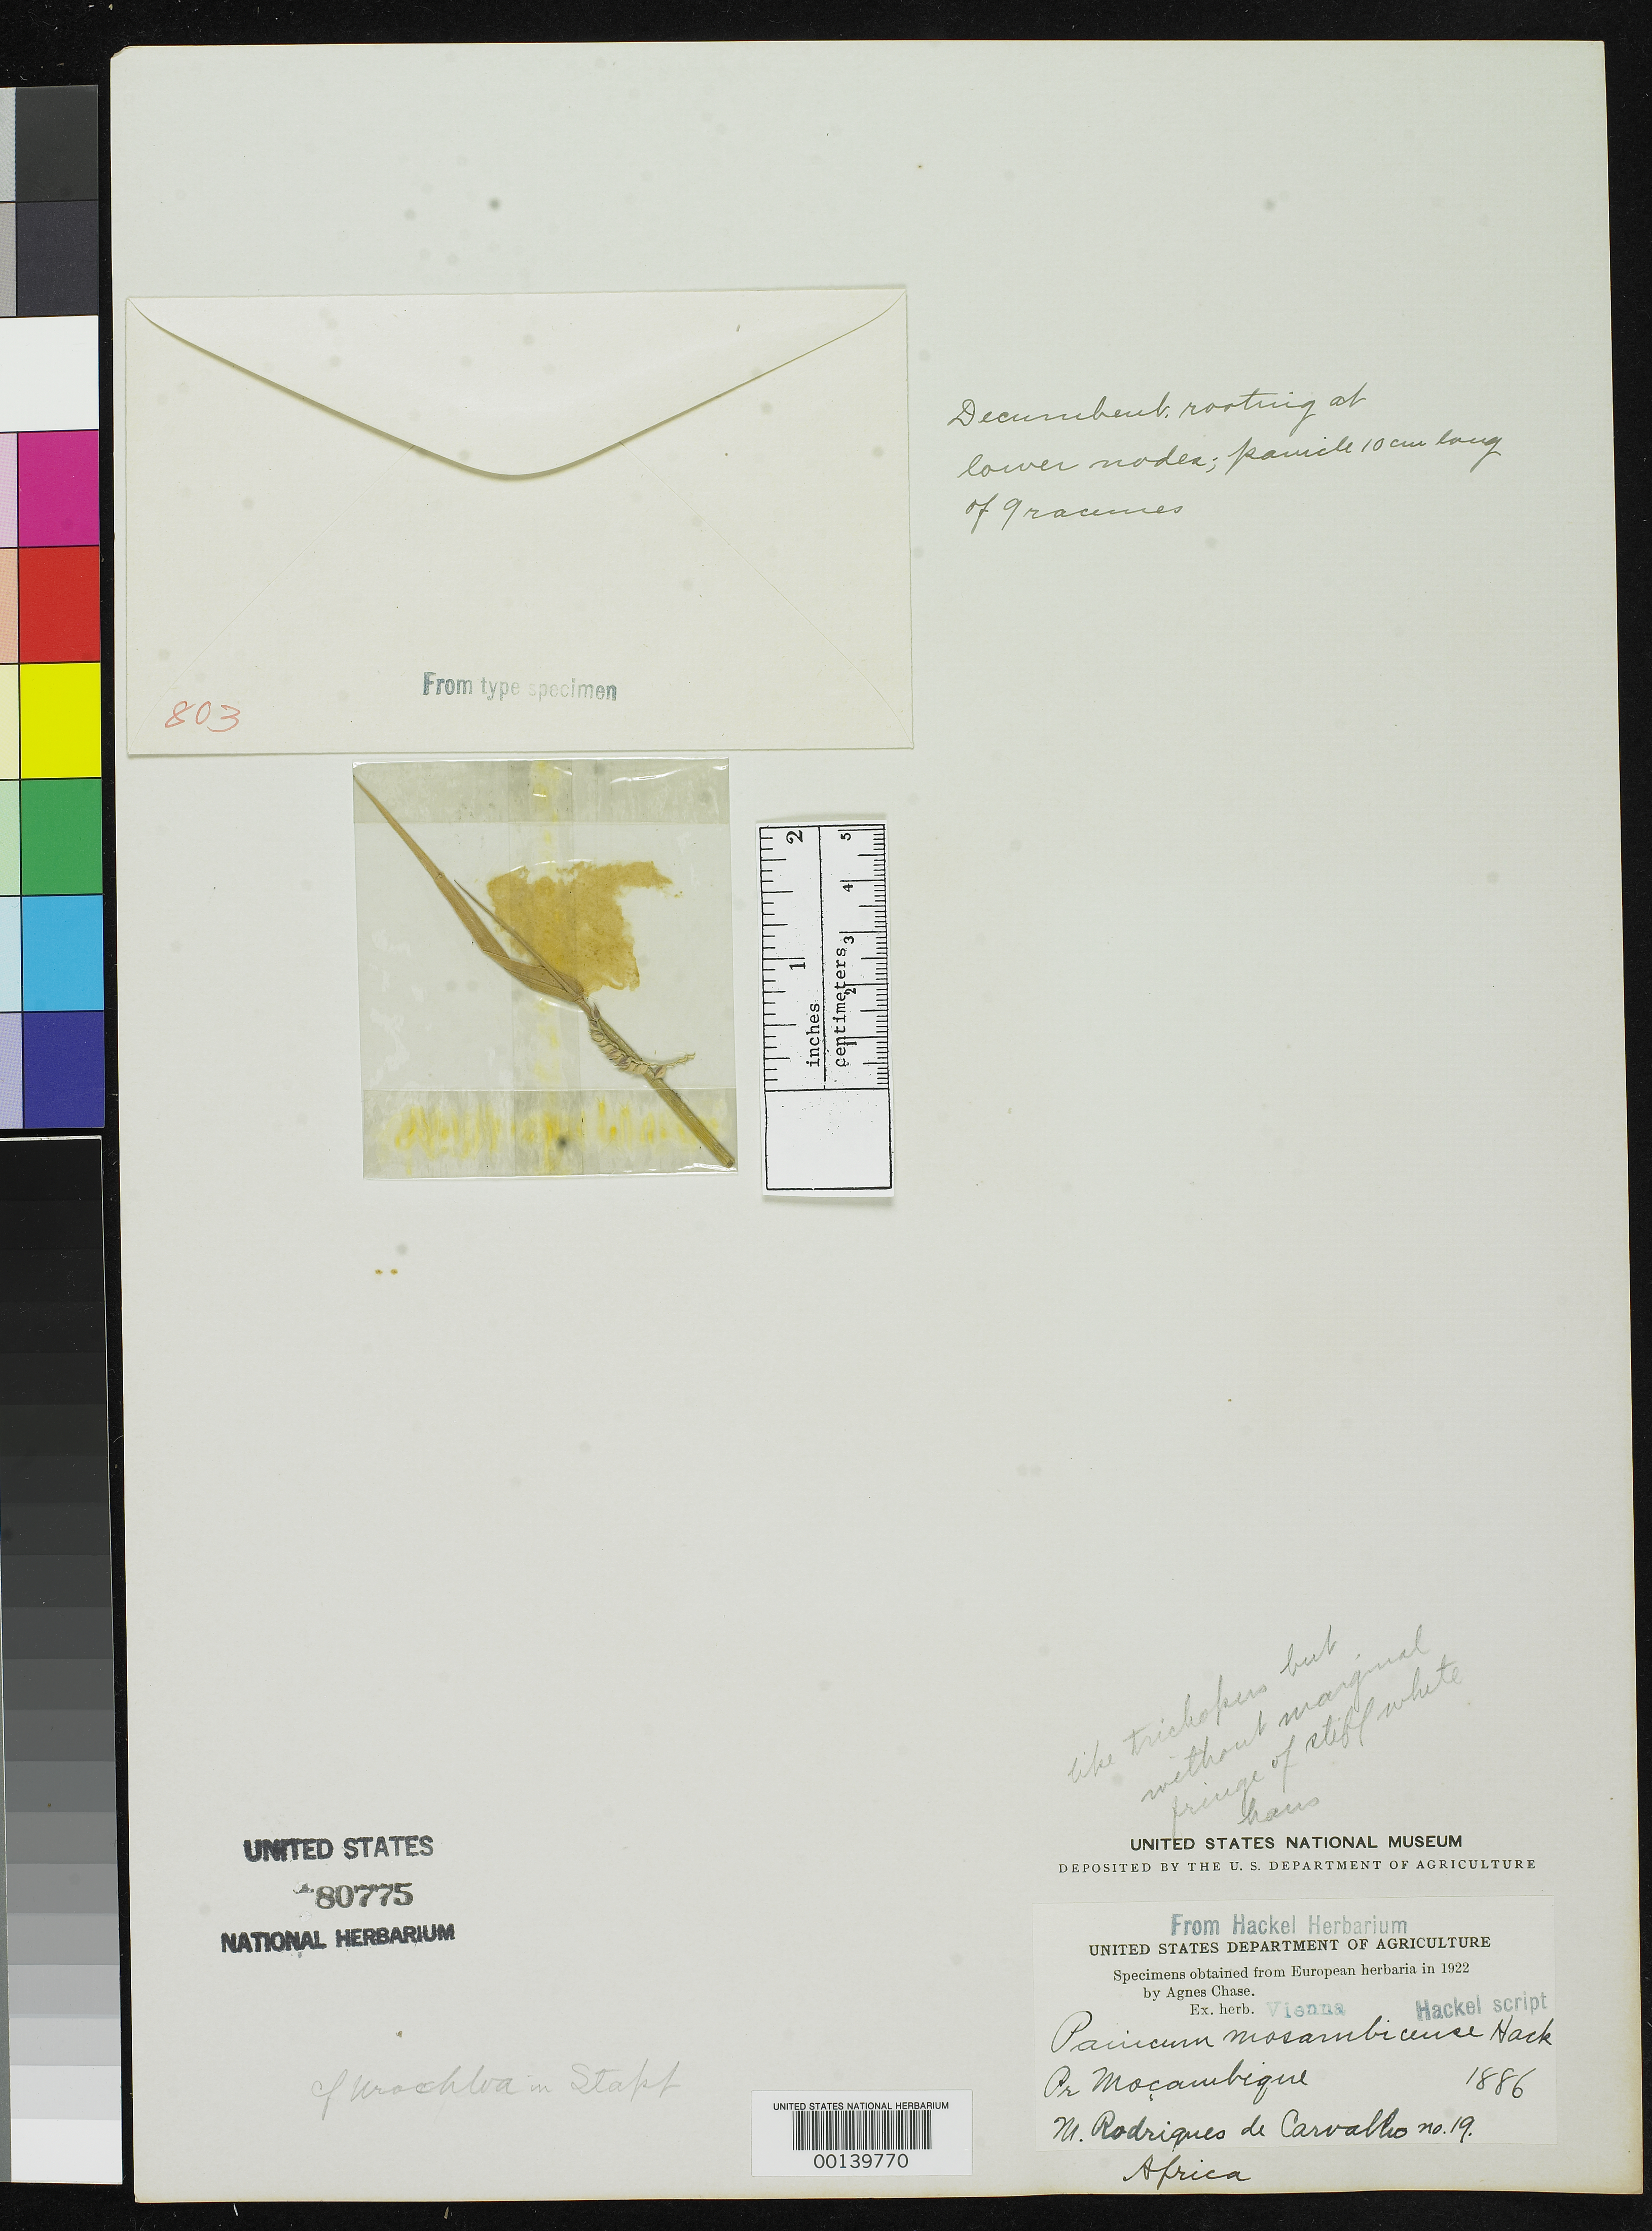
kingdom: Plantae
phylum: Tracheophyta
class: Liliopsida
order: Poales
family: Poaceae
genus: Panicum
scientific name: Panicum mosambicense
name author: Hack.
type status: Type Fragment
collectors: M. de Carvalho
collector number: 19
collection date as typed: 1886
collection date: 1886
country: Mozambique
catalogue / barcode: US 80775